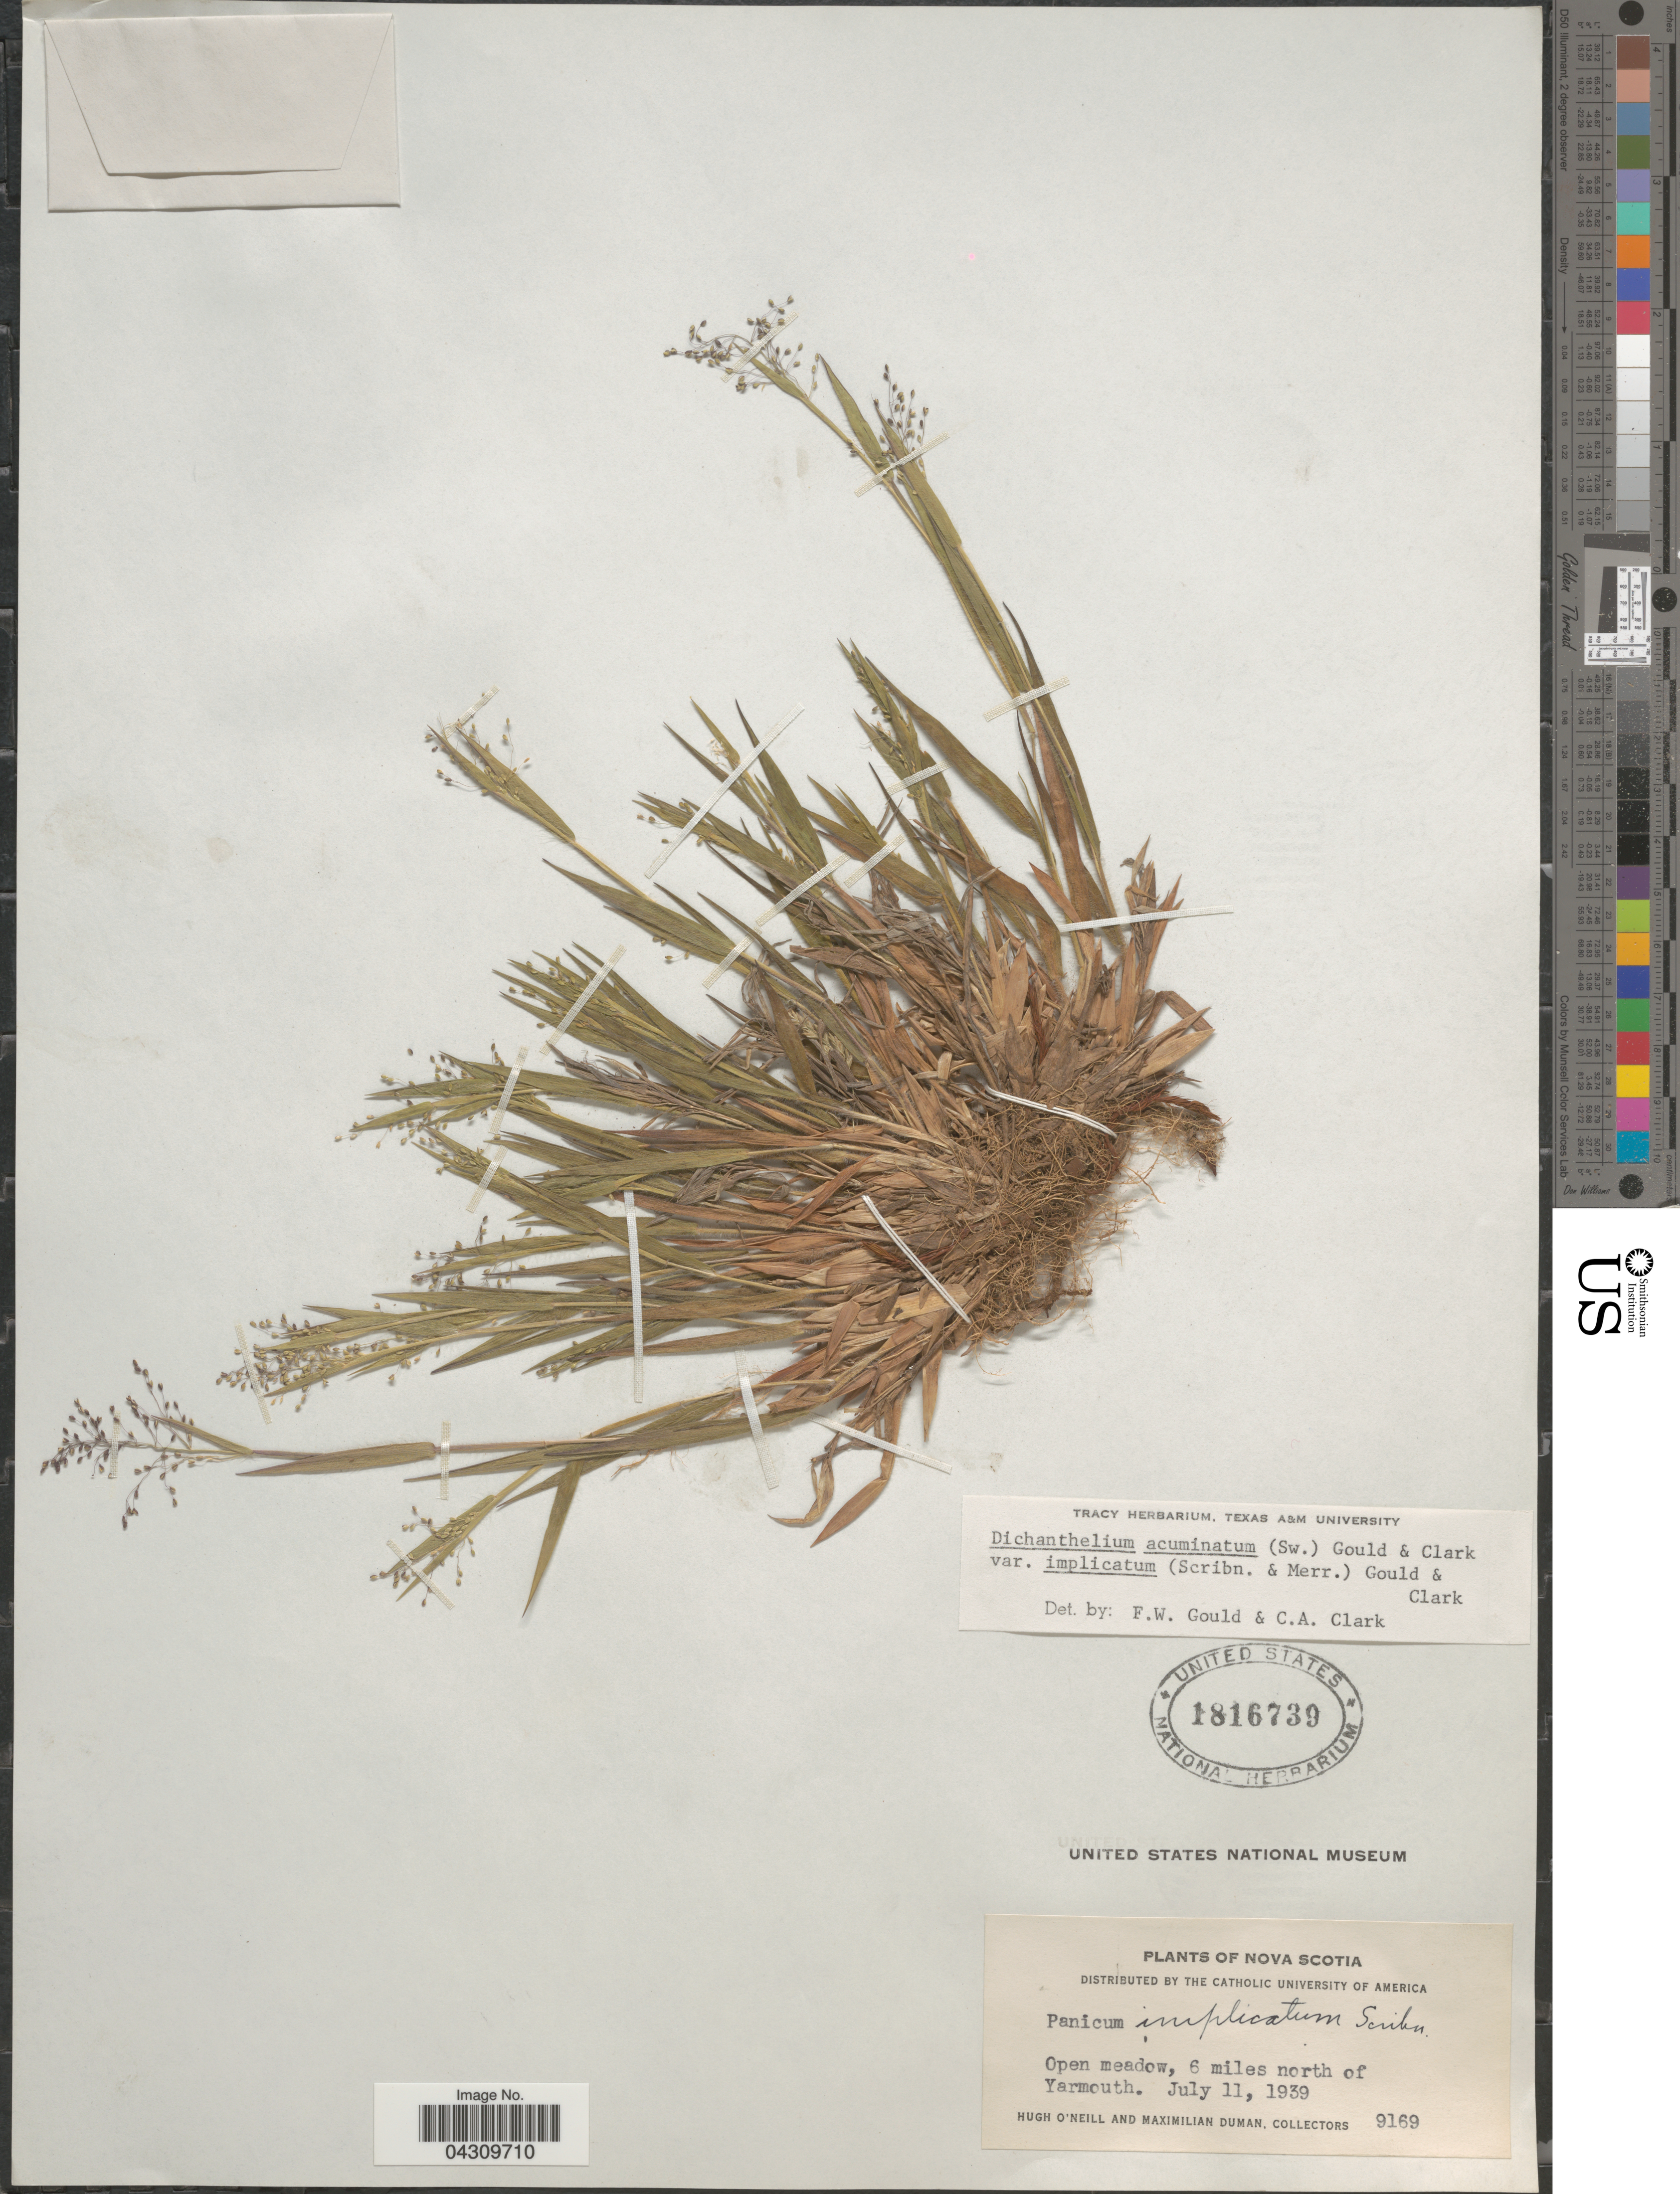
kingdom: Plantae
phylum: Tracheophyta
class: Liliopsida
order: Poales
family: Poaceae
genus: Dichanthelium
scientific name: Dichanthelium acuminatum var. acuminatum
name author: (Sw.) Gould & C.A. Clark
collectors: H. O'Neill & M. Duman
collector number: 9169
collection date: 1939-07-11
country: Canada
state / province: Nova Scotia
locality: Open meadow, 6 miles north of Yarmouth.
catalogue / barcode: US 1816739